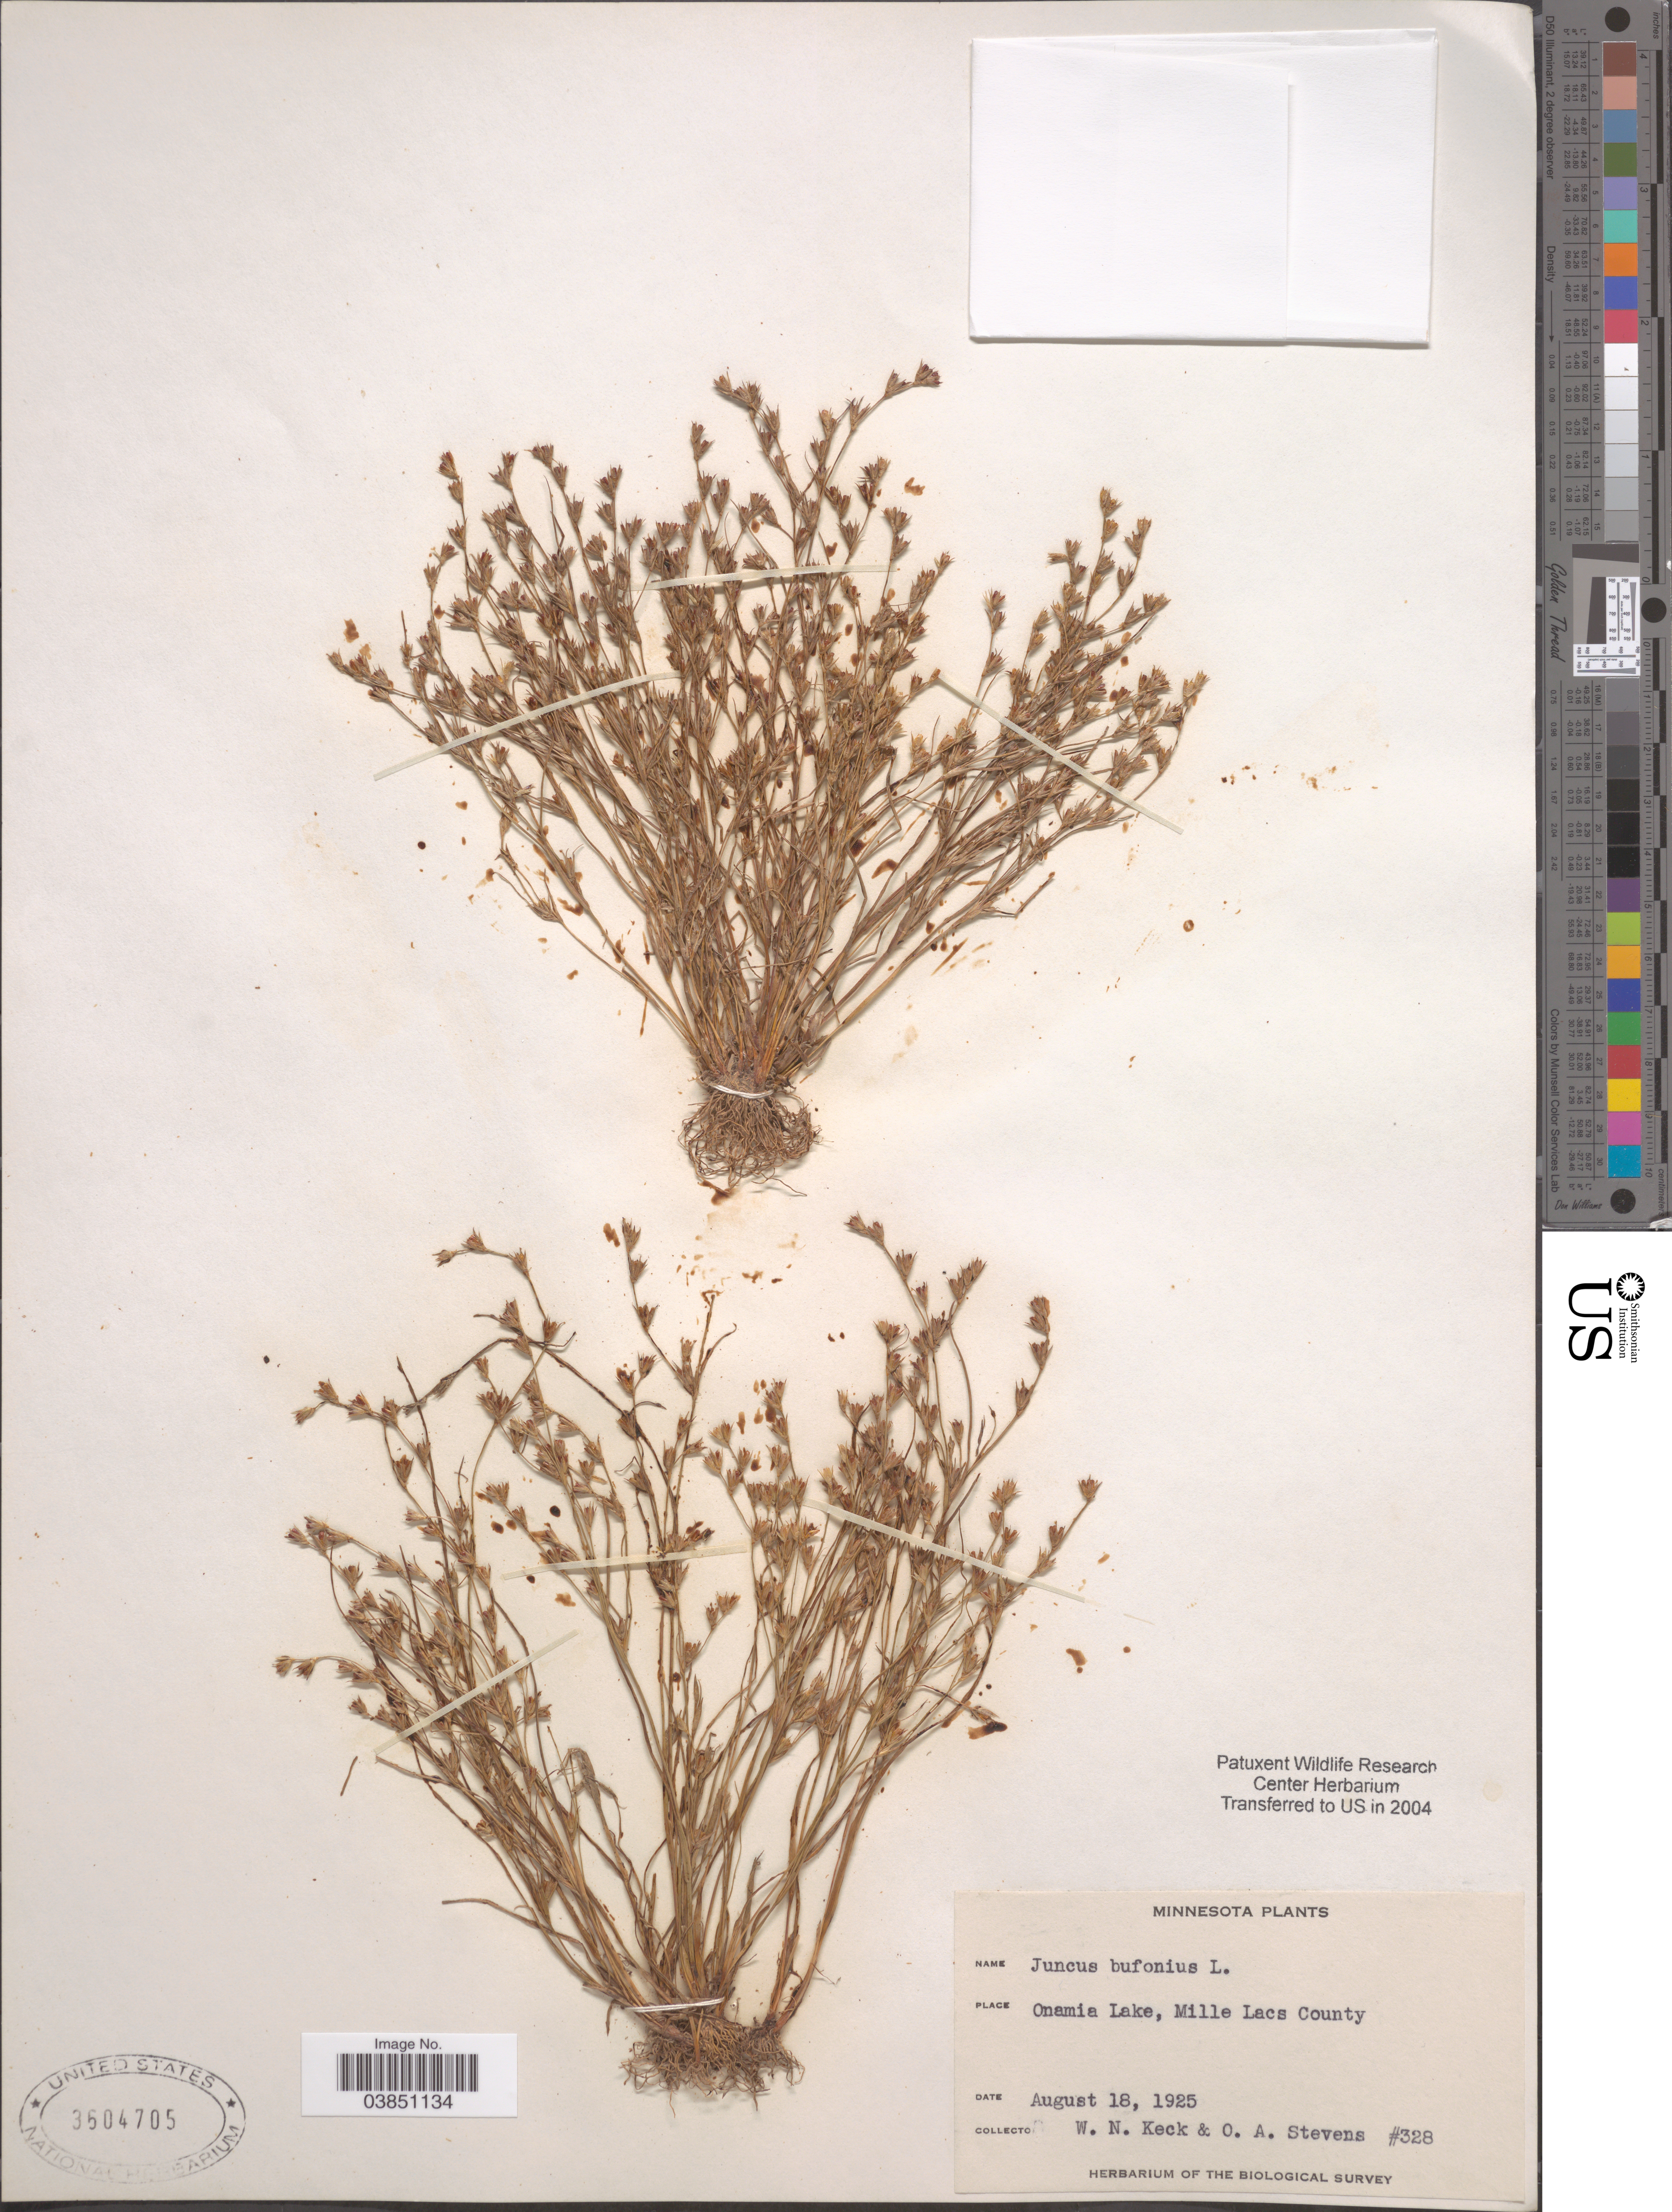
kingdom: Plantae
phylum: Tracheophyta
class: Liliopsida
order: Poales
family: Juncaceae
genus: Juncus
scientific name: Juncus bufonius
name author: L.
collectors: W. Keck & O. A. Stevens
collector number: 328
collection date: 1925-08-18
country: United States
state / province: Minnesota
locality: Onamia Lake, Mille Lacs County.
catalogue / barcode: US 3604705